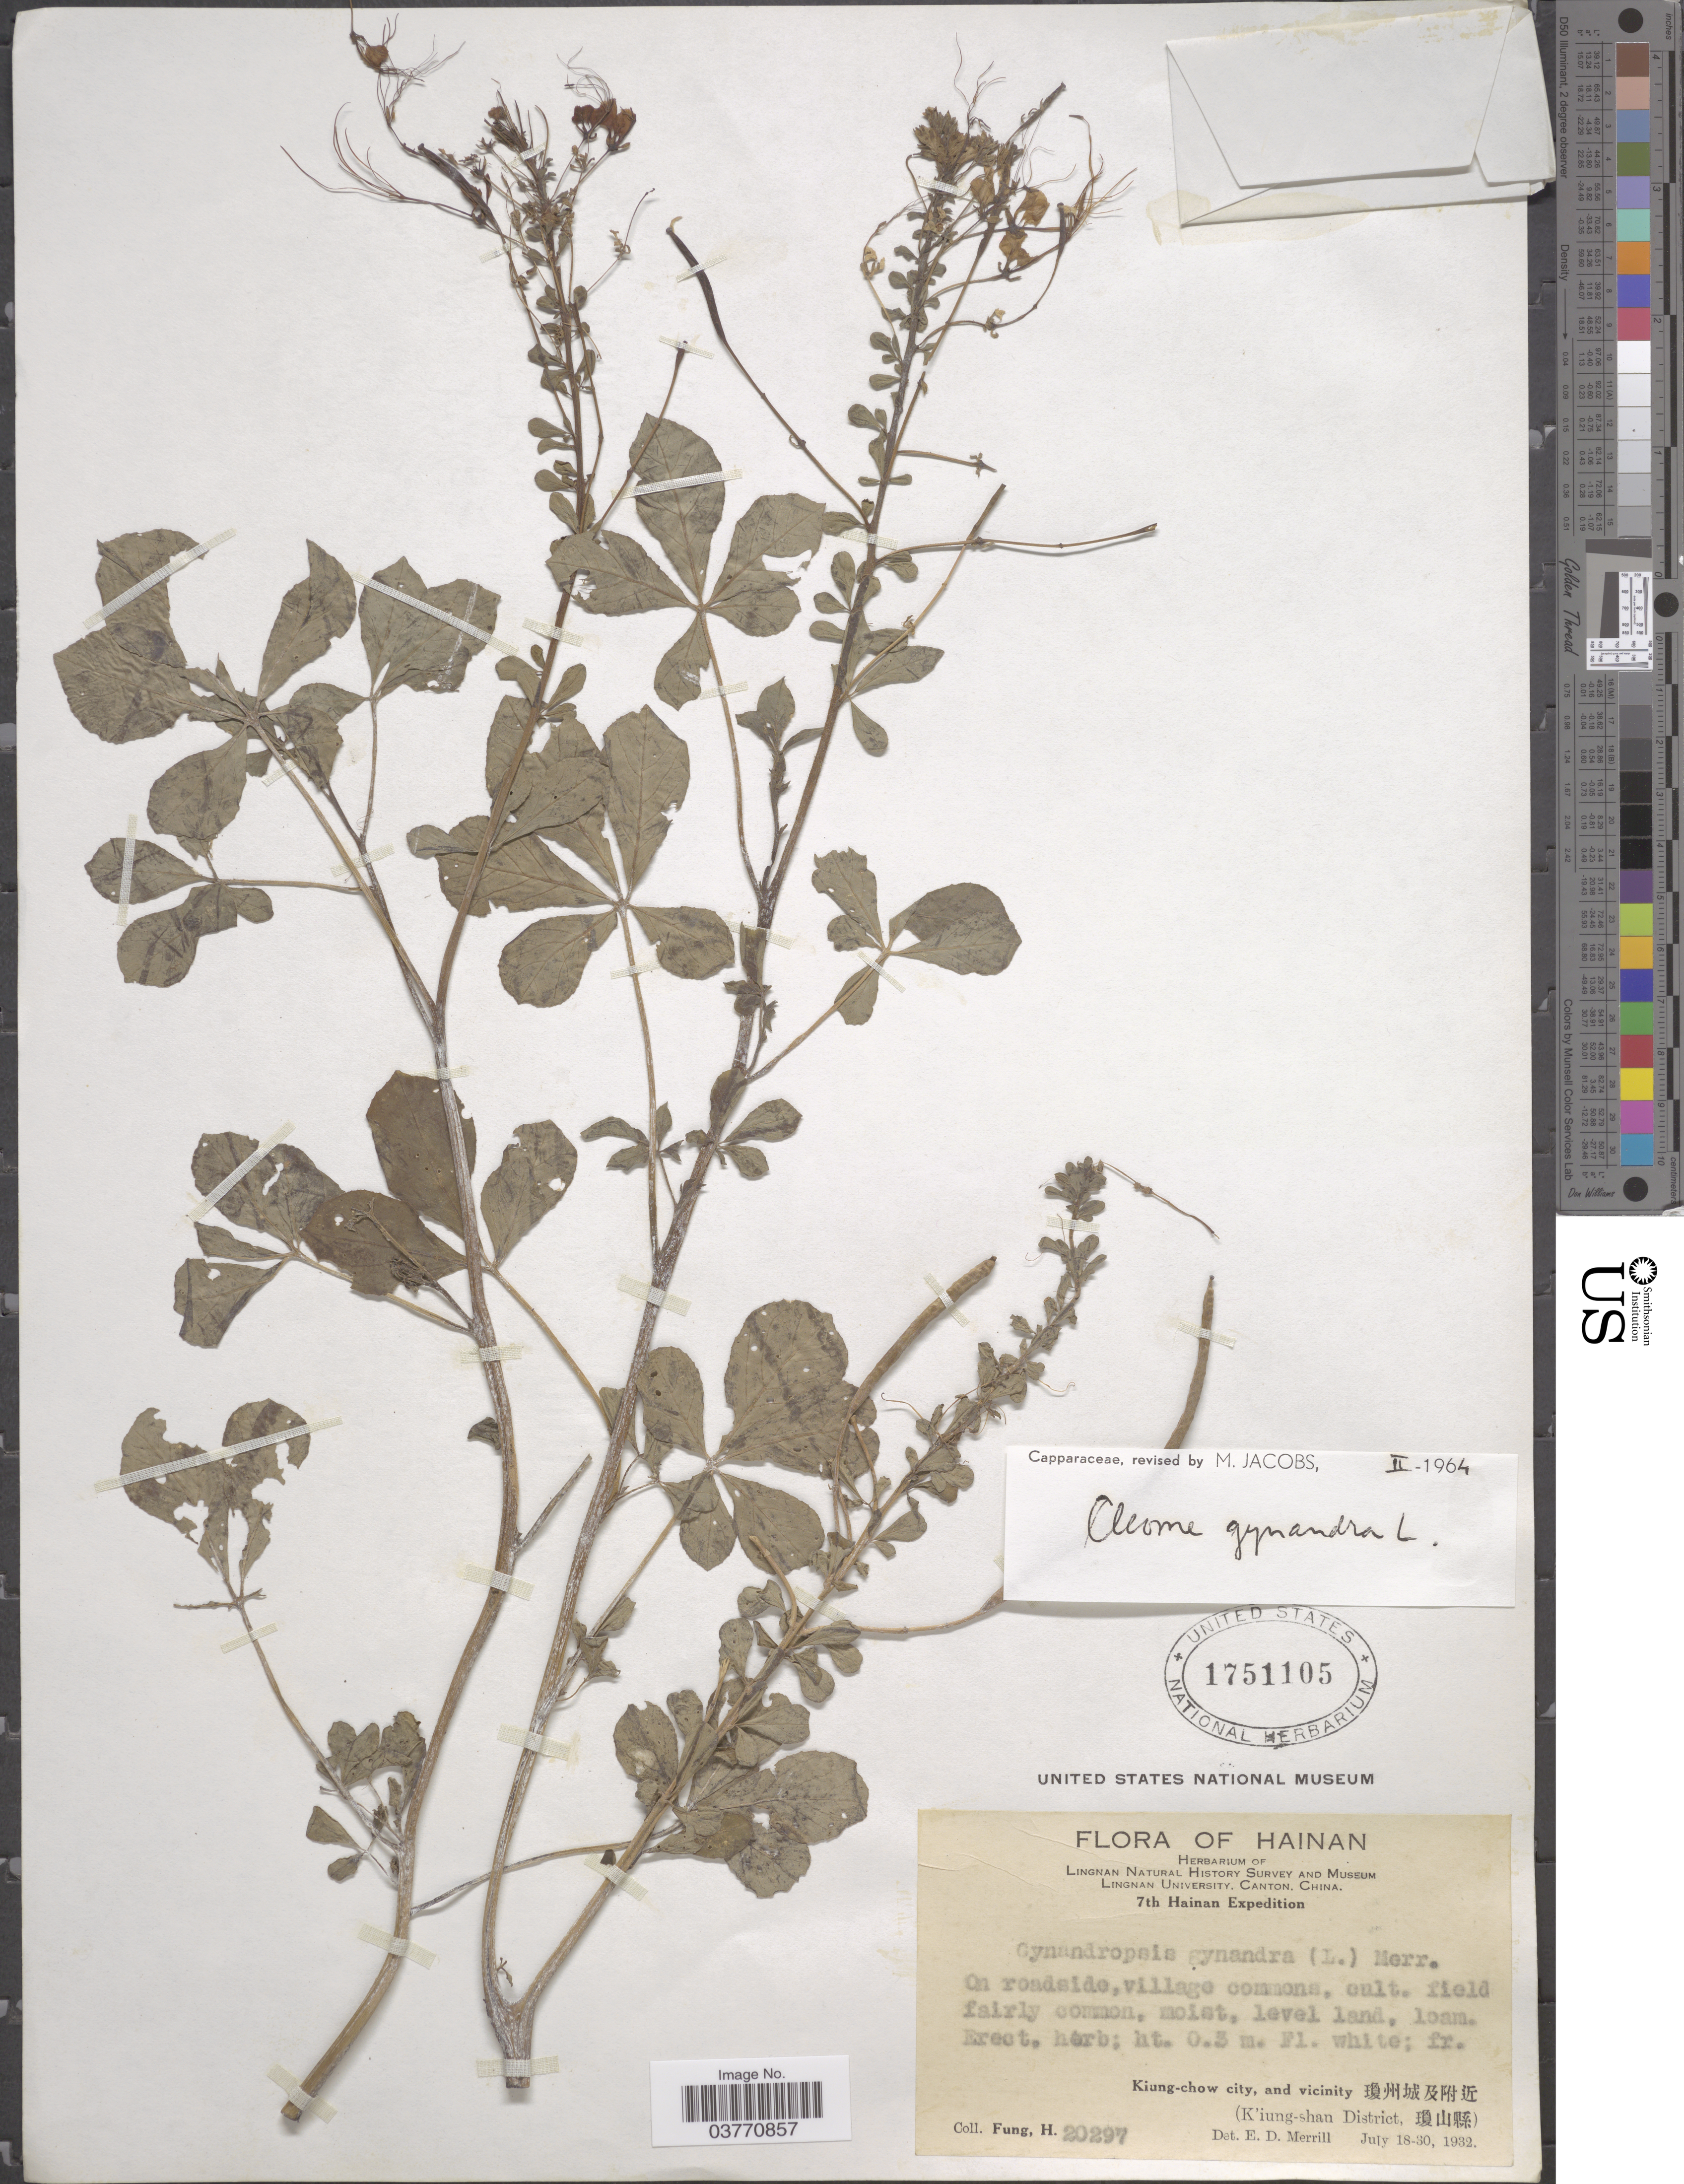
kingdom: Plantae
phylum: Tracheophyta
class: Magnoliopsida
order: Brassicales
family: Cleomaceae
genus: Gynandropsis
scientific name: Gynandropsis gynandra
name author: (L.) Briq.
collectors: H. Fung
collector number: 20297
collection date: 1932-07-18/1932-07-30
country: China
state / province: Hainan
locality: Kiung-chow city, and vicinity X. (K'iung-shan District, X)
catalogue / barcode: US 1751105